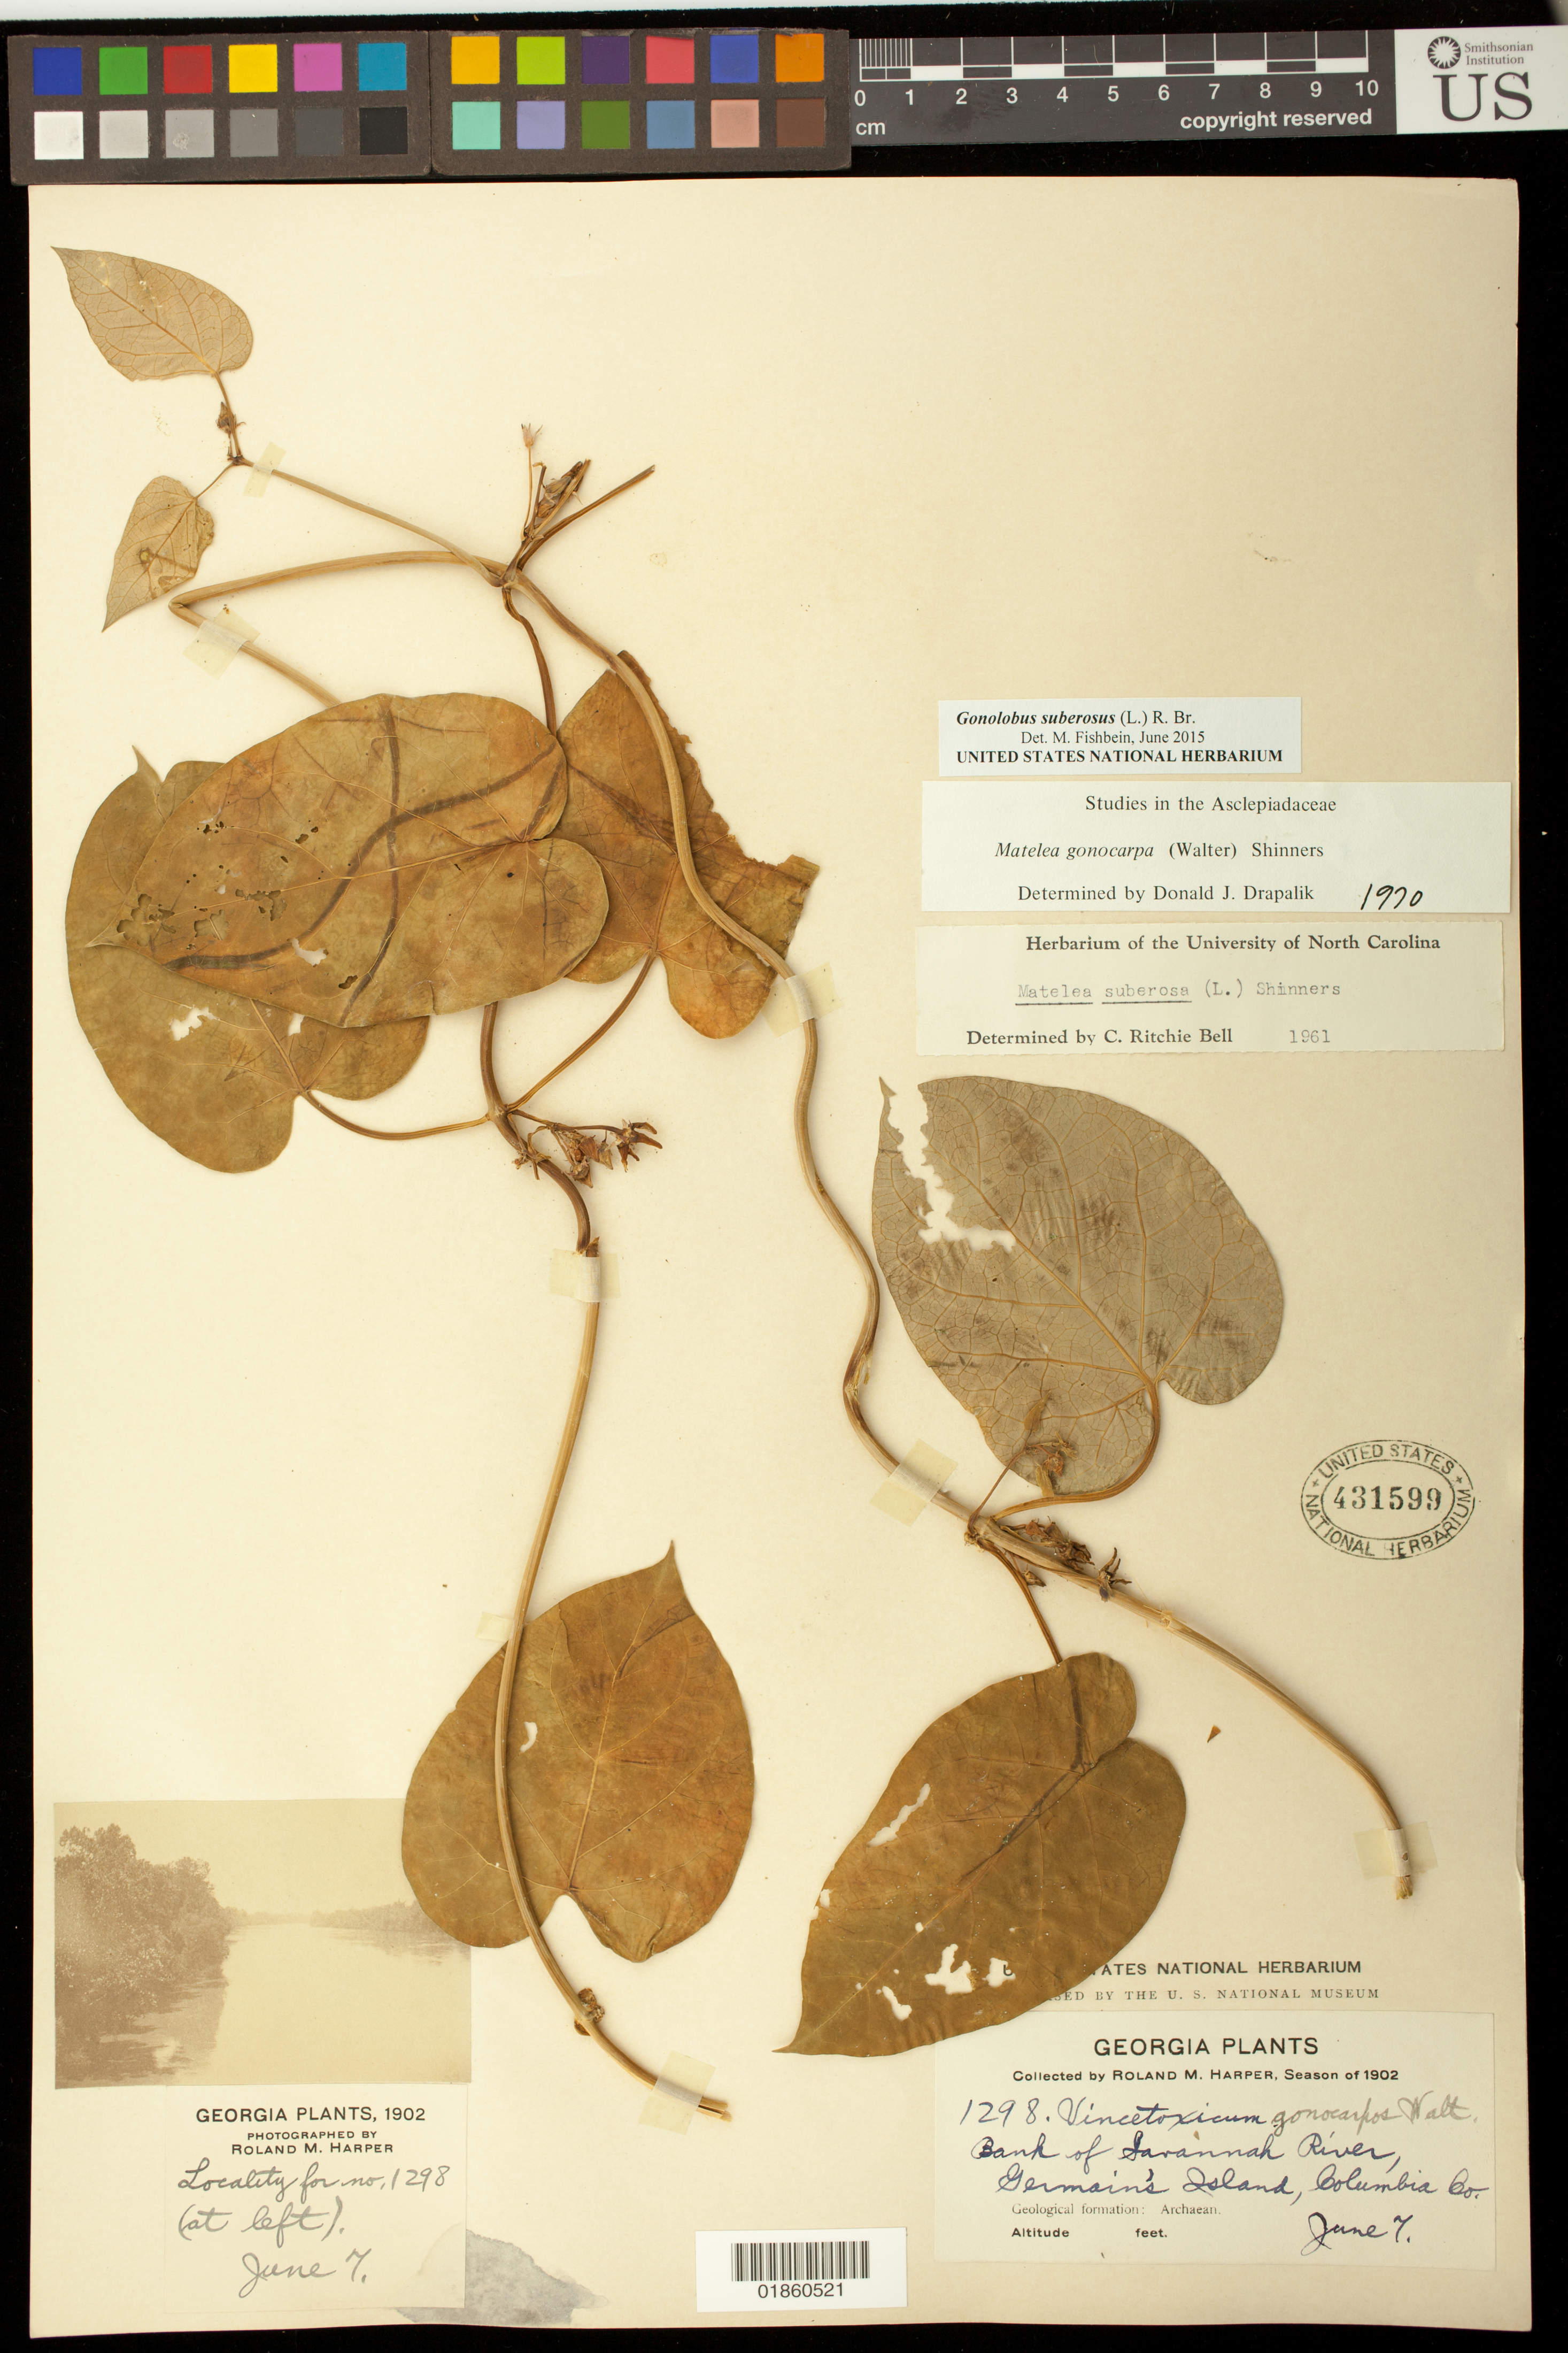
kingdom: Plantae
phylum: Tracheophyta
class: Magnoliopsida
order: Gentianales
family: Apocynaceae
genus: Gonolobus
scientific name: Gonolobus suberosus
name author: (L.) R. Br.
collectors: R. M. Harper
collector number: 1298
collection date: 1902-06-07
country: United States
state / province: Georgia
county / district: Columbia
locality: Bank of Savannah River, Germain's Island.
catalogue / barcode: US 431599